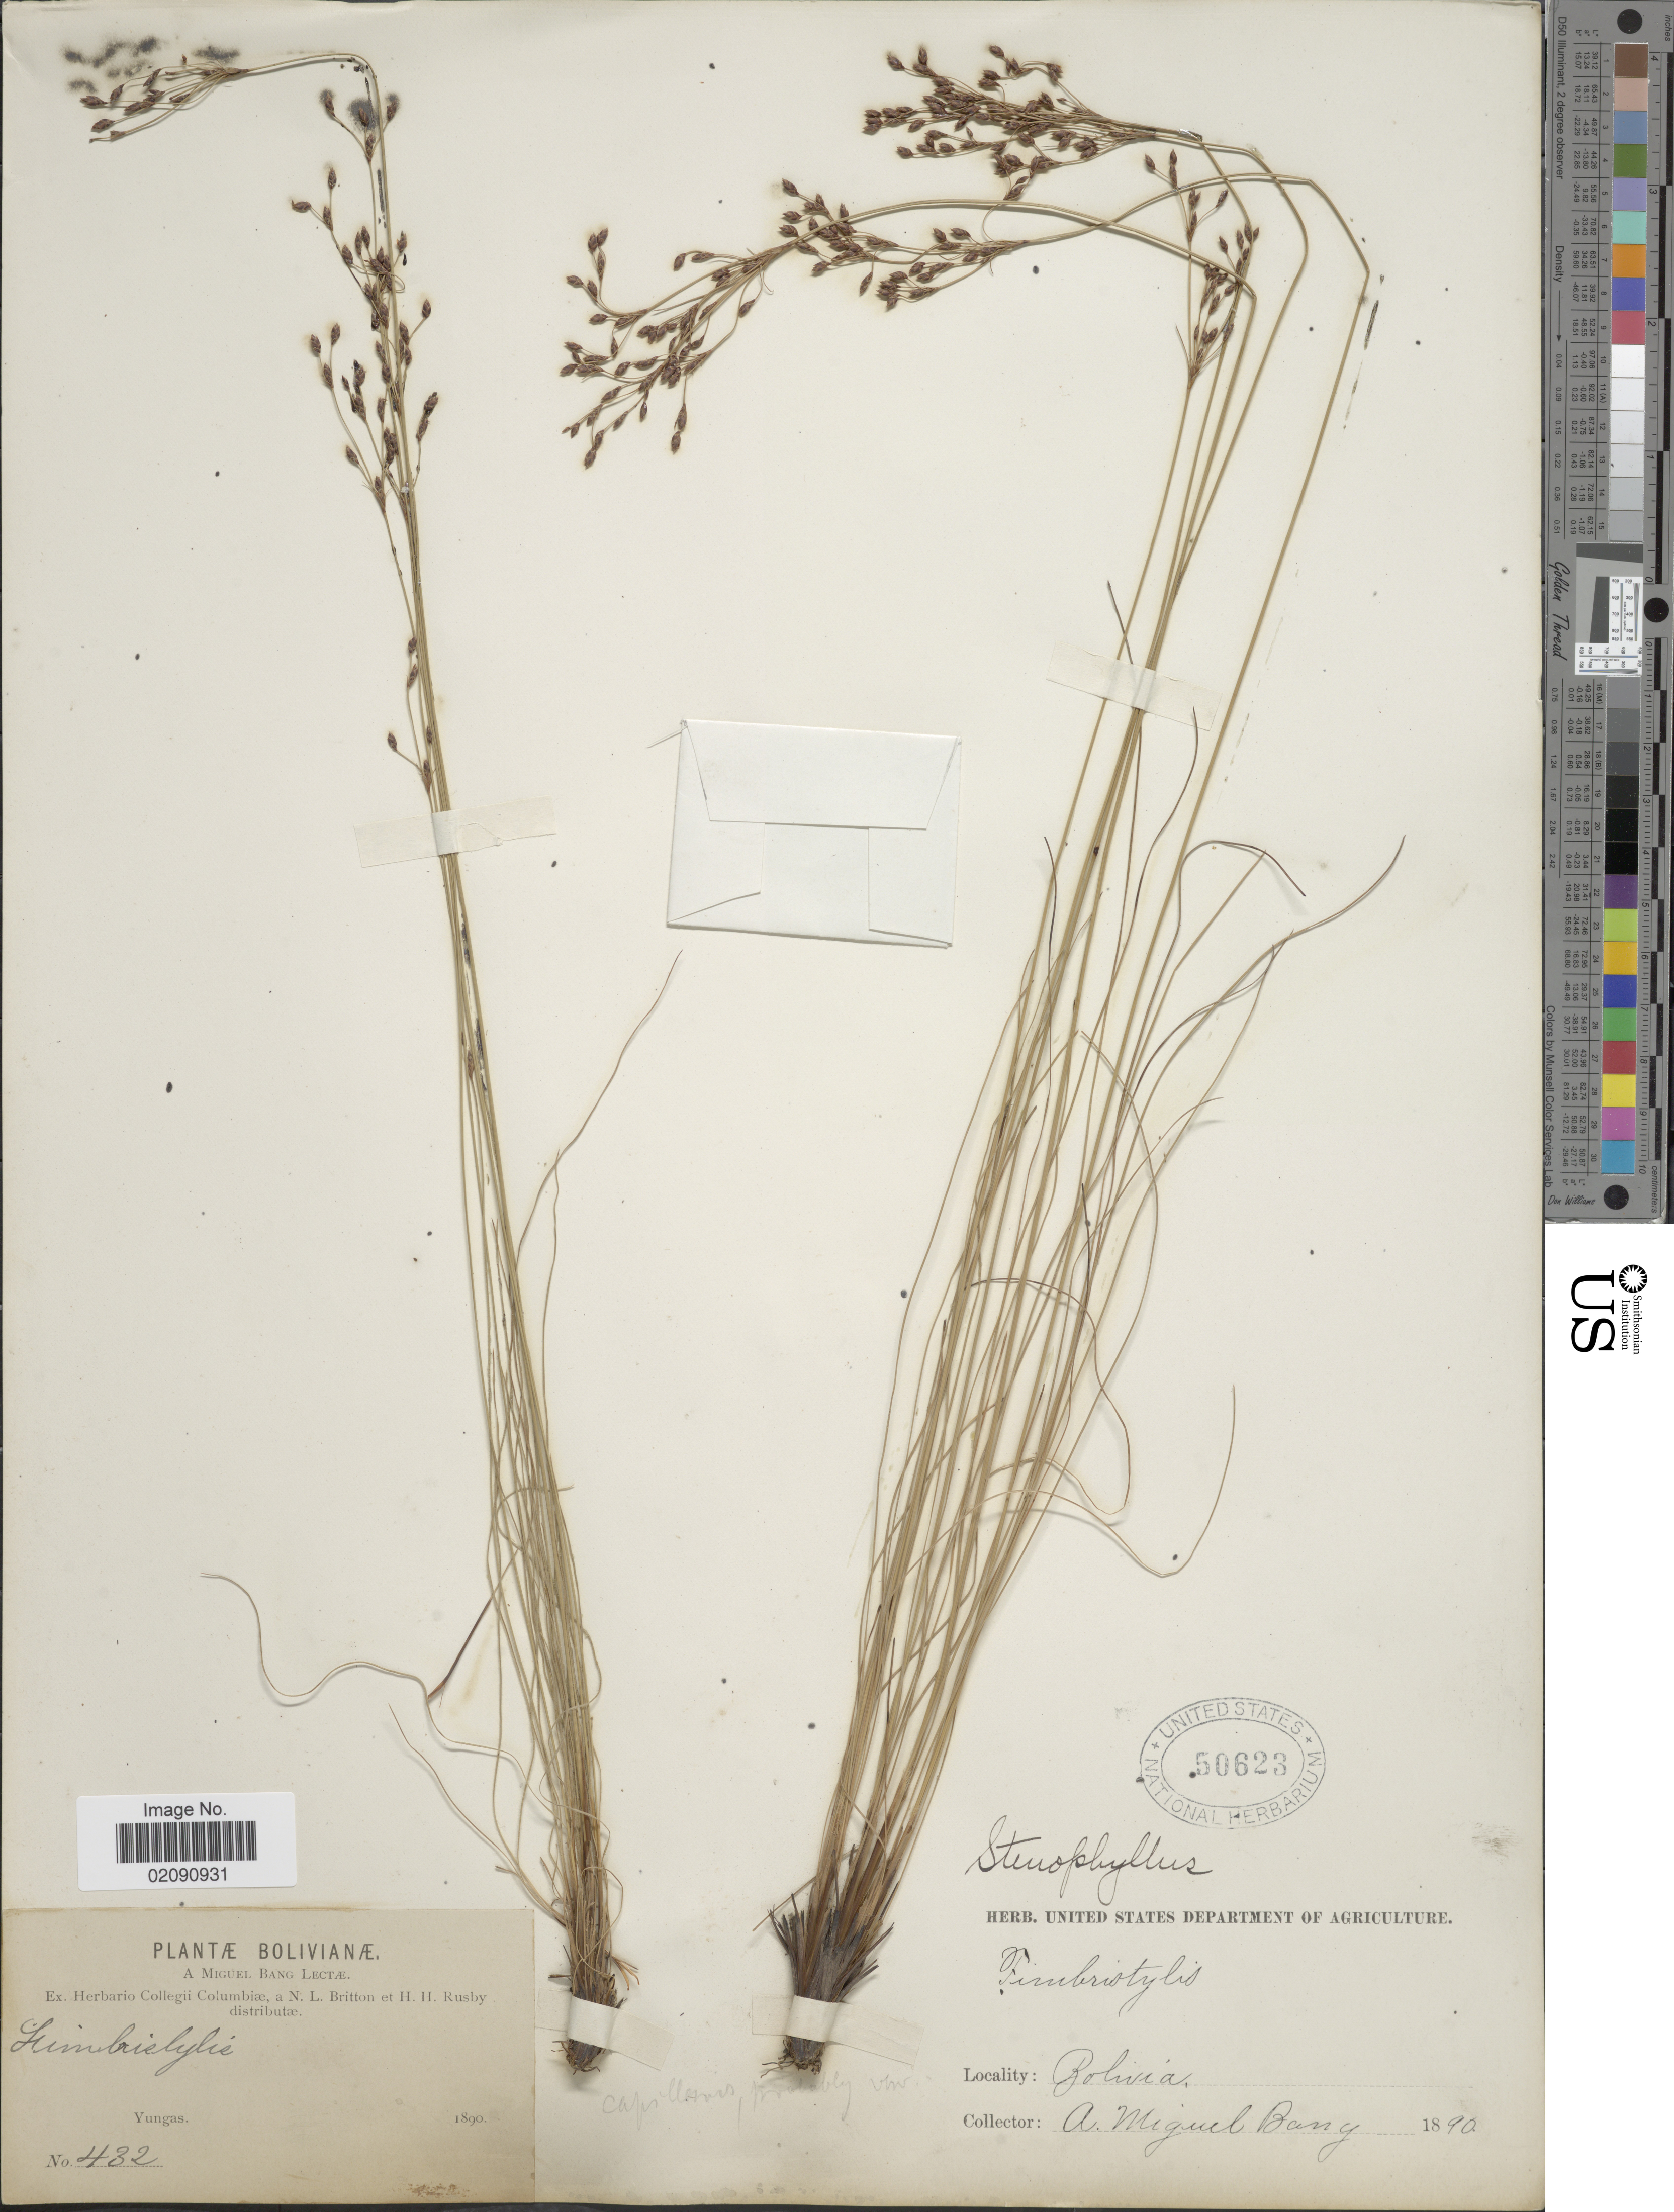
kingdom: Plantae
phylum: Tracheophyta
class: Liliopsida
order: Poales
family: Cyperaceae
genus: Bulbostylis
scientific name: Bulbostylis sp.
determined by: Strong, Mark T., (BOT), Smithsonian Institution - National Museum of Natural History (UNITED STATES)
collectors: M. Bang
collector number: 432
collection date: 1890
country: Bolivia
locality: Yungas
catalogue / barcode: US 50623